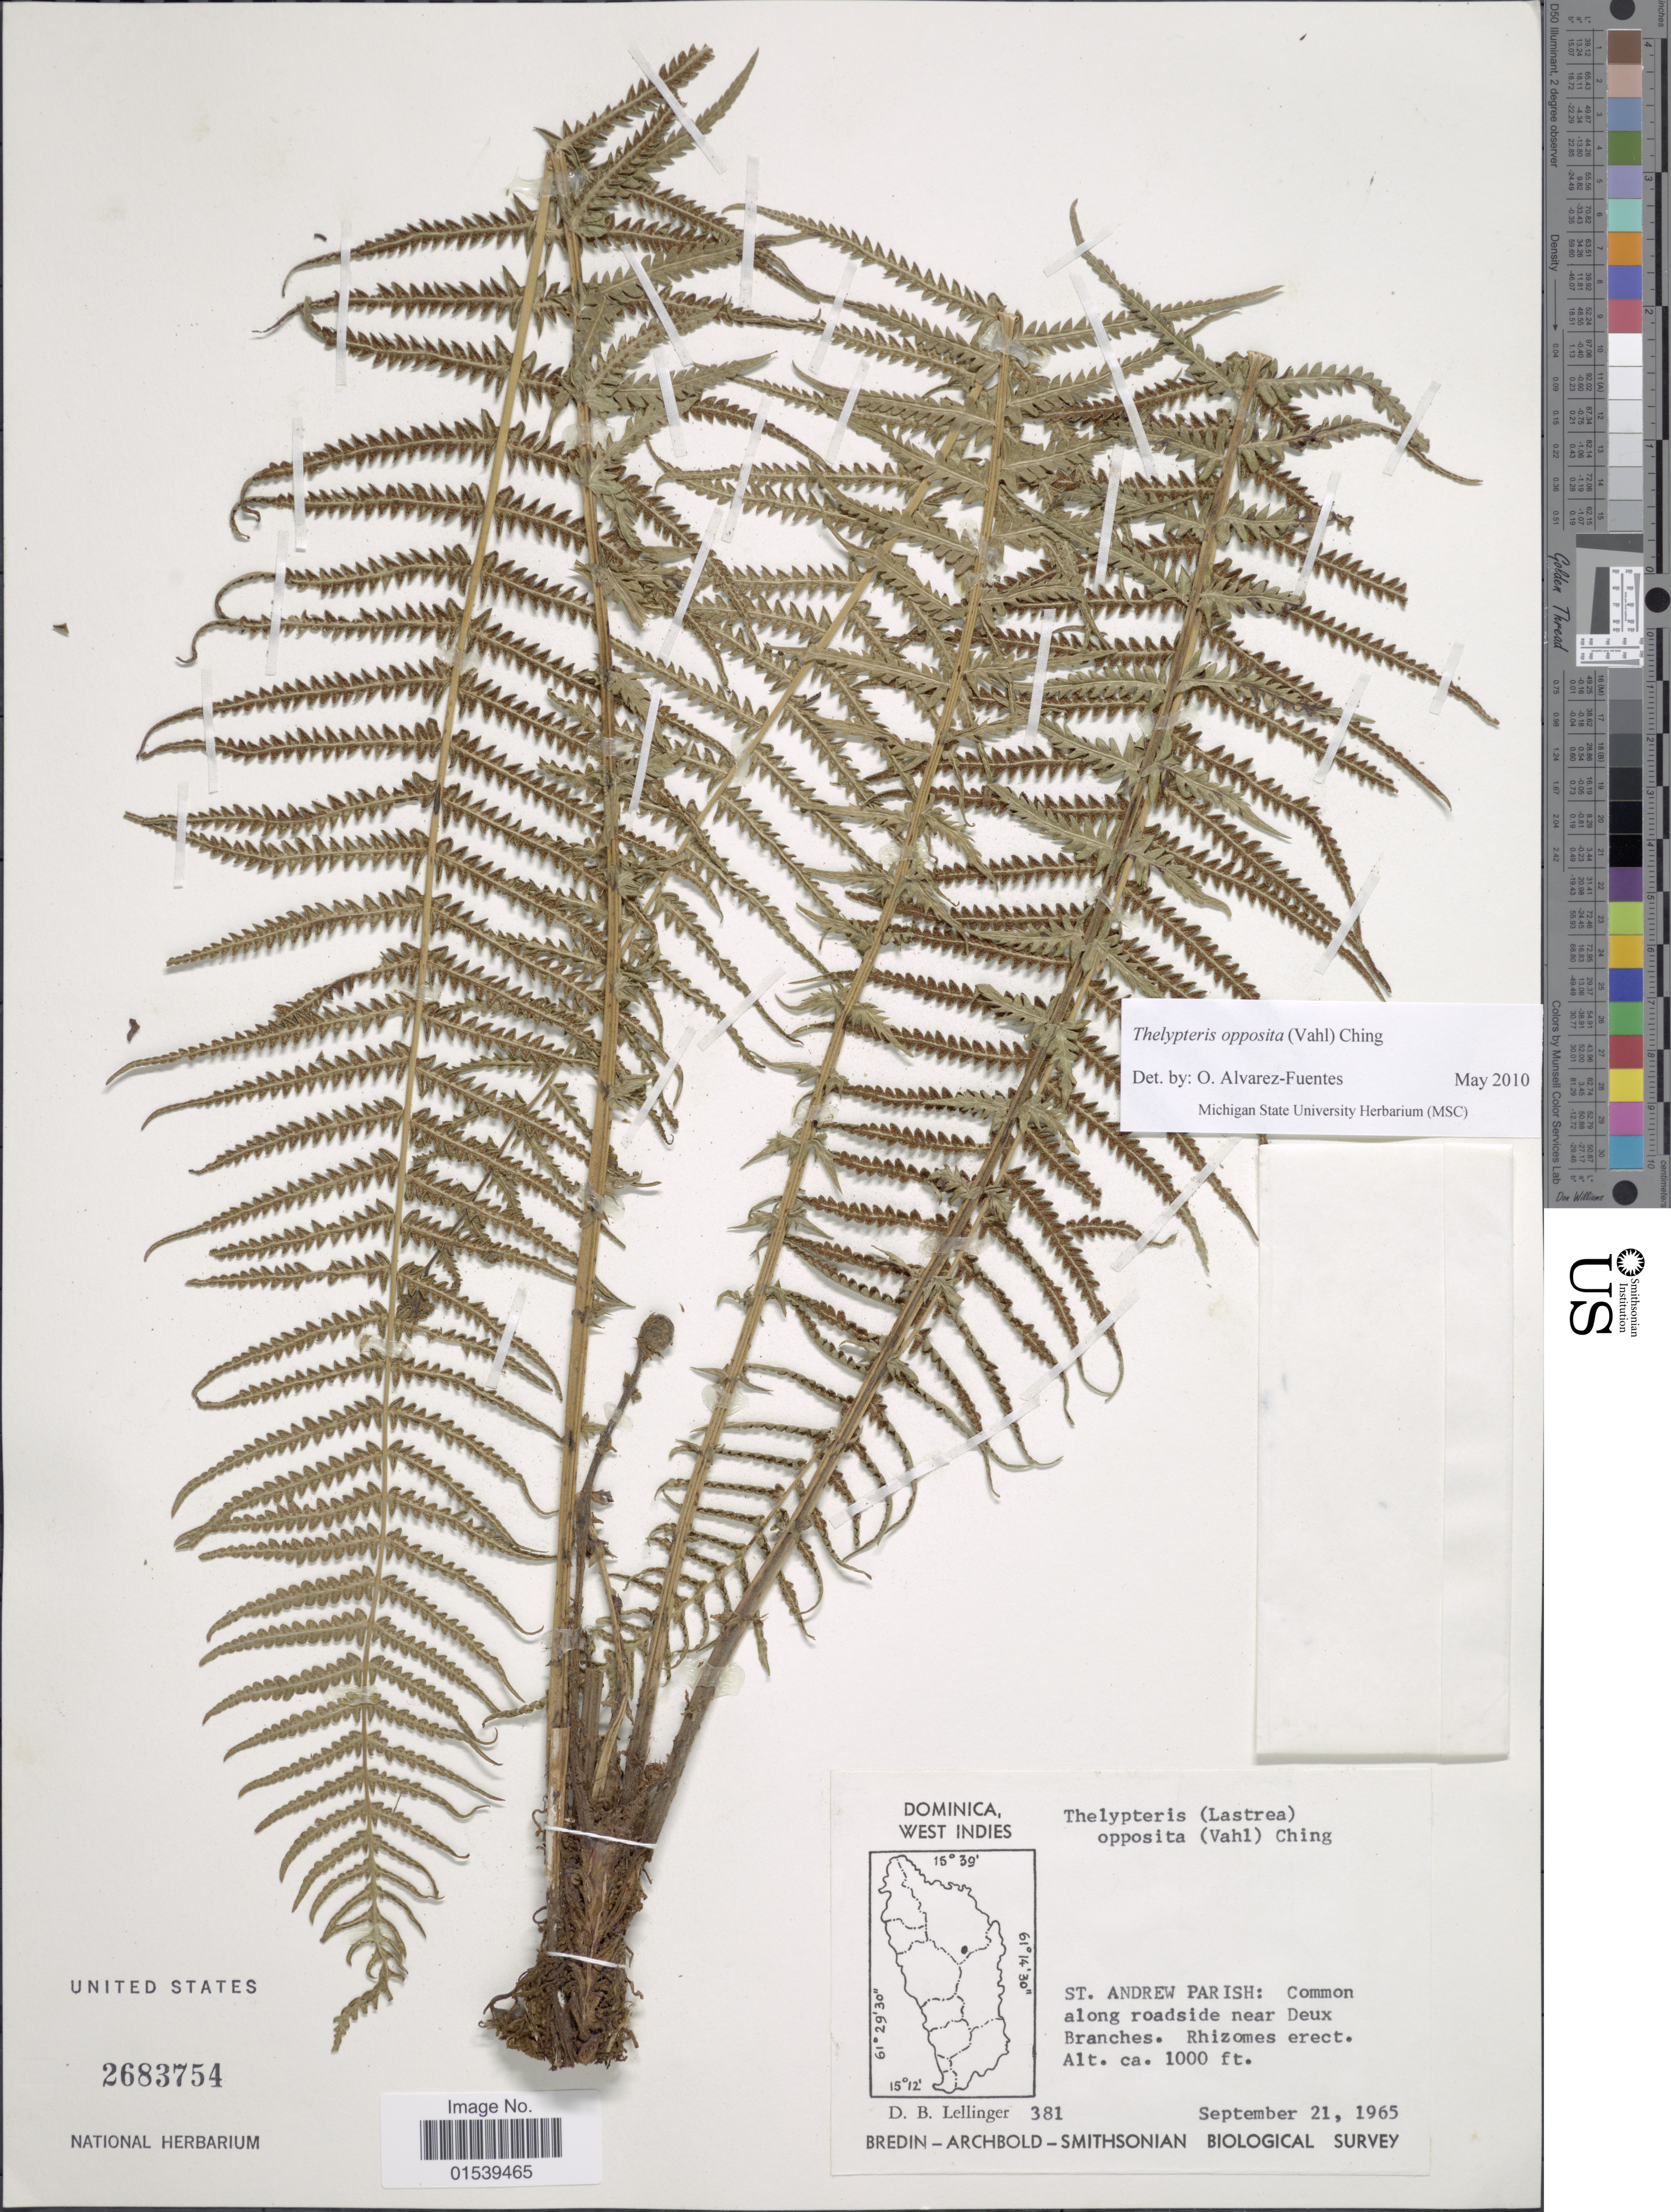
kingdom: Plantae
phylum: Tracheophyta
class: Polypodiopsida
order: Polypodiales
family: Thelypteridaceae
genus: Amauropelta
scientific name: Amauropelta opposita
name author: (Vahl) Pic. Serm.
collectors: D. B. Lellinger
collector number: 381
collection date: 1965-09-21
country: Dominica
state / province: St. Andrew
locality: West Indies, St. Andrew Parish: common along roadside near Deux Branches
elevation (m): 305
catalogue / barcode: US 2683754